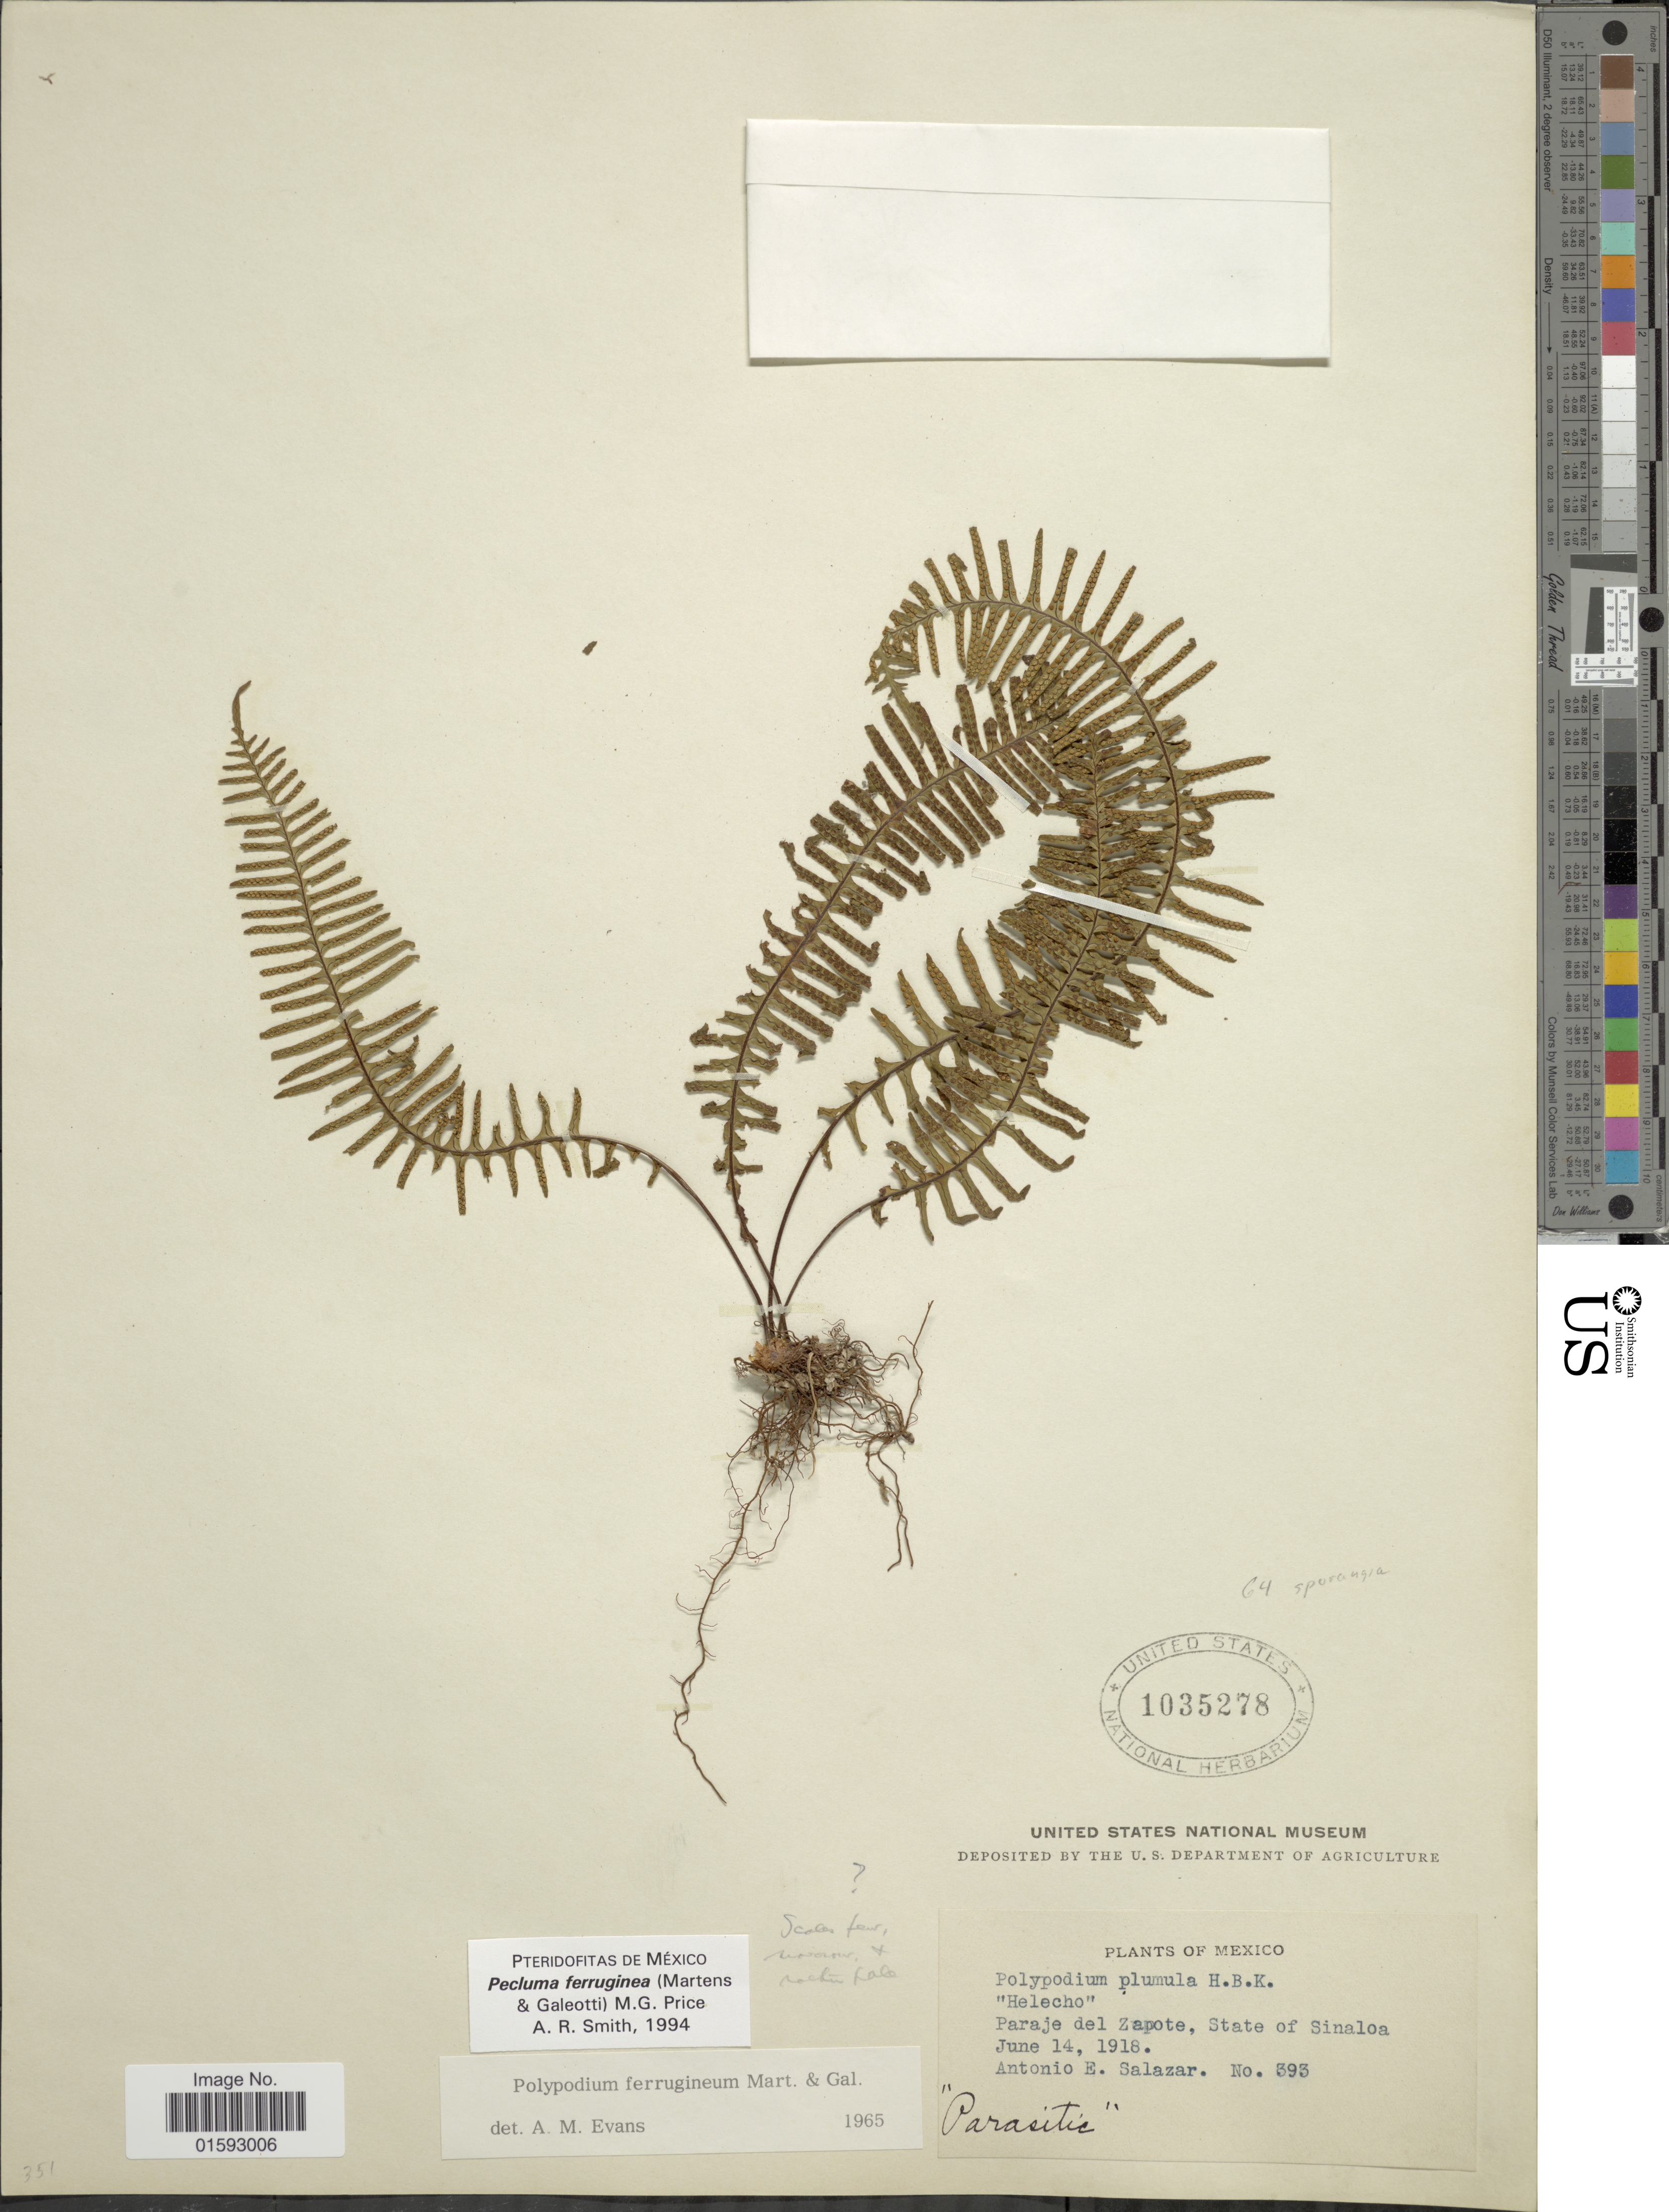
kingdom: Plantae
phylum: Tracheophyta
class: Polypodiopsida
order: Polypodiales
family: Polypodiaceae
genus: Pecluma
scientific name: Pecluma ferruginea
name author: (M. Martens & Galeotti) Price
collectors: A. E. Salazar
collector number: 393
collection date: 1918-06-14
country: Mexico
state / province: Sinaloa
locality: Helecho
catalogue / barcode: US 1035278